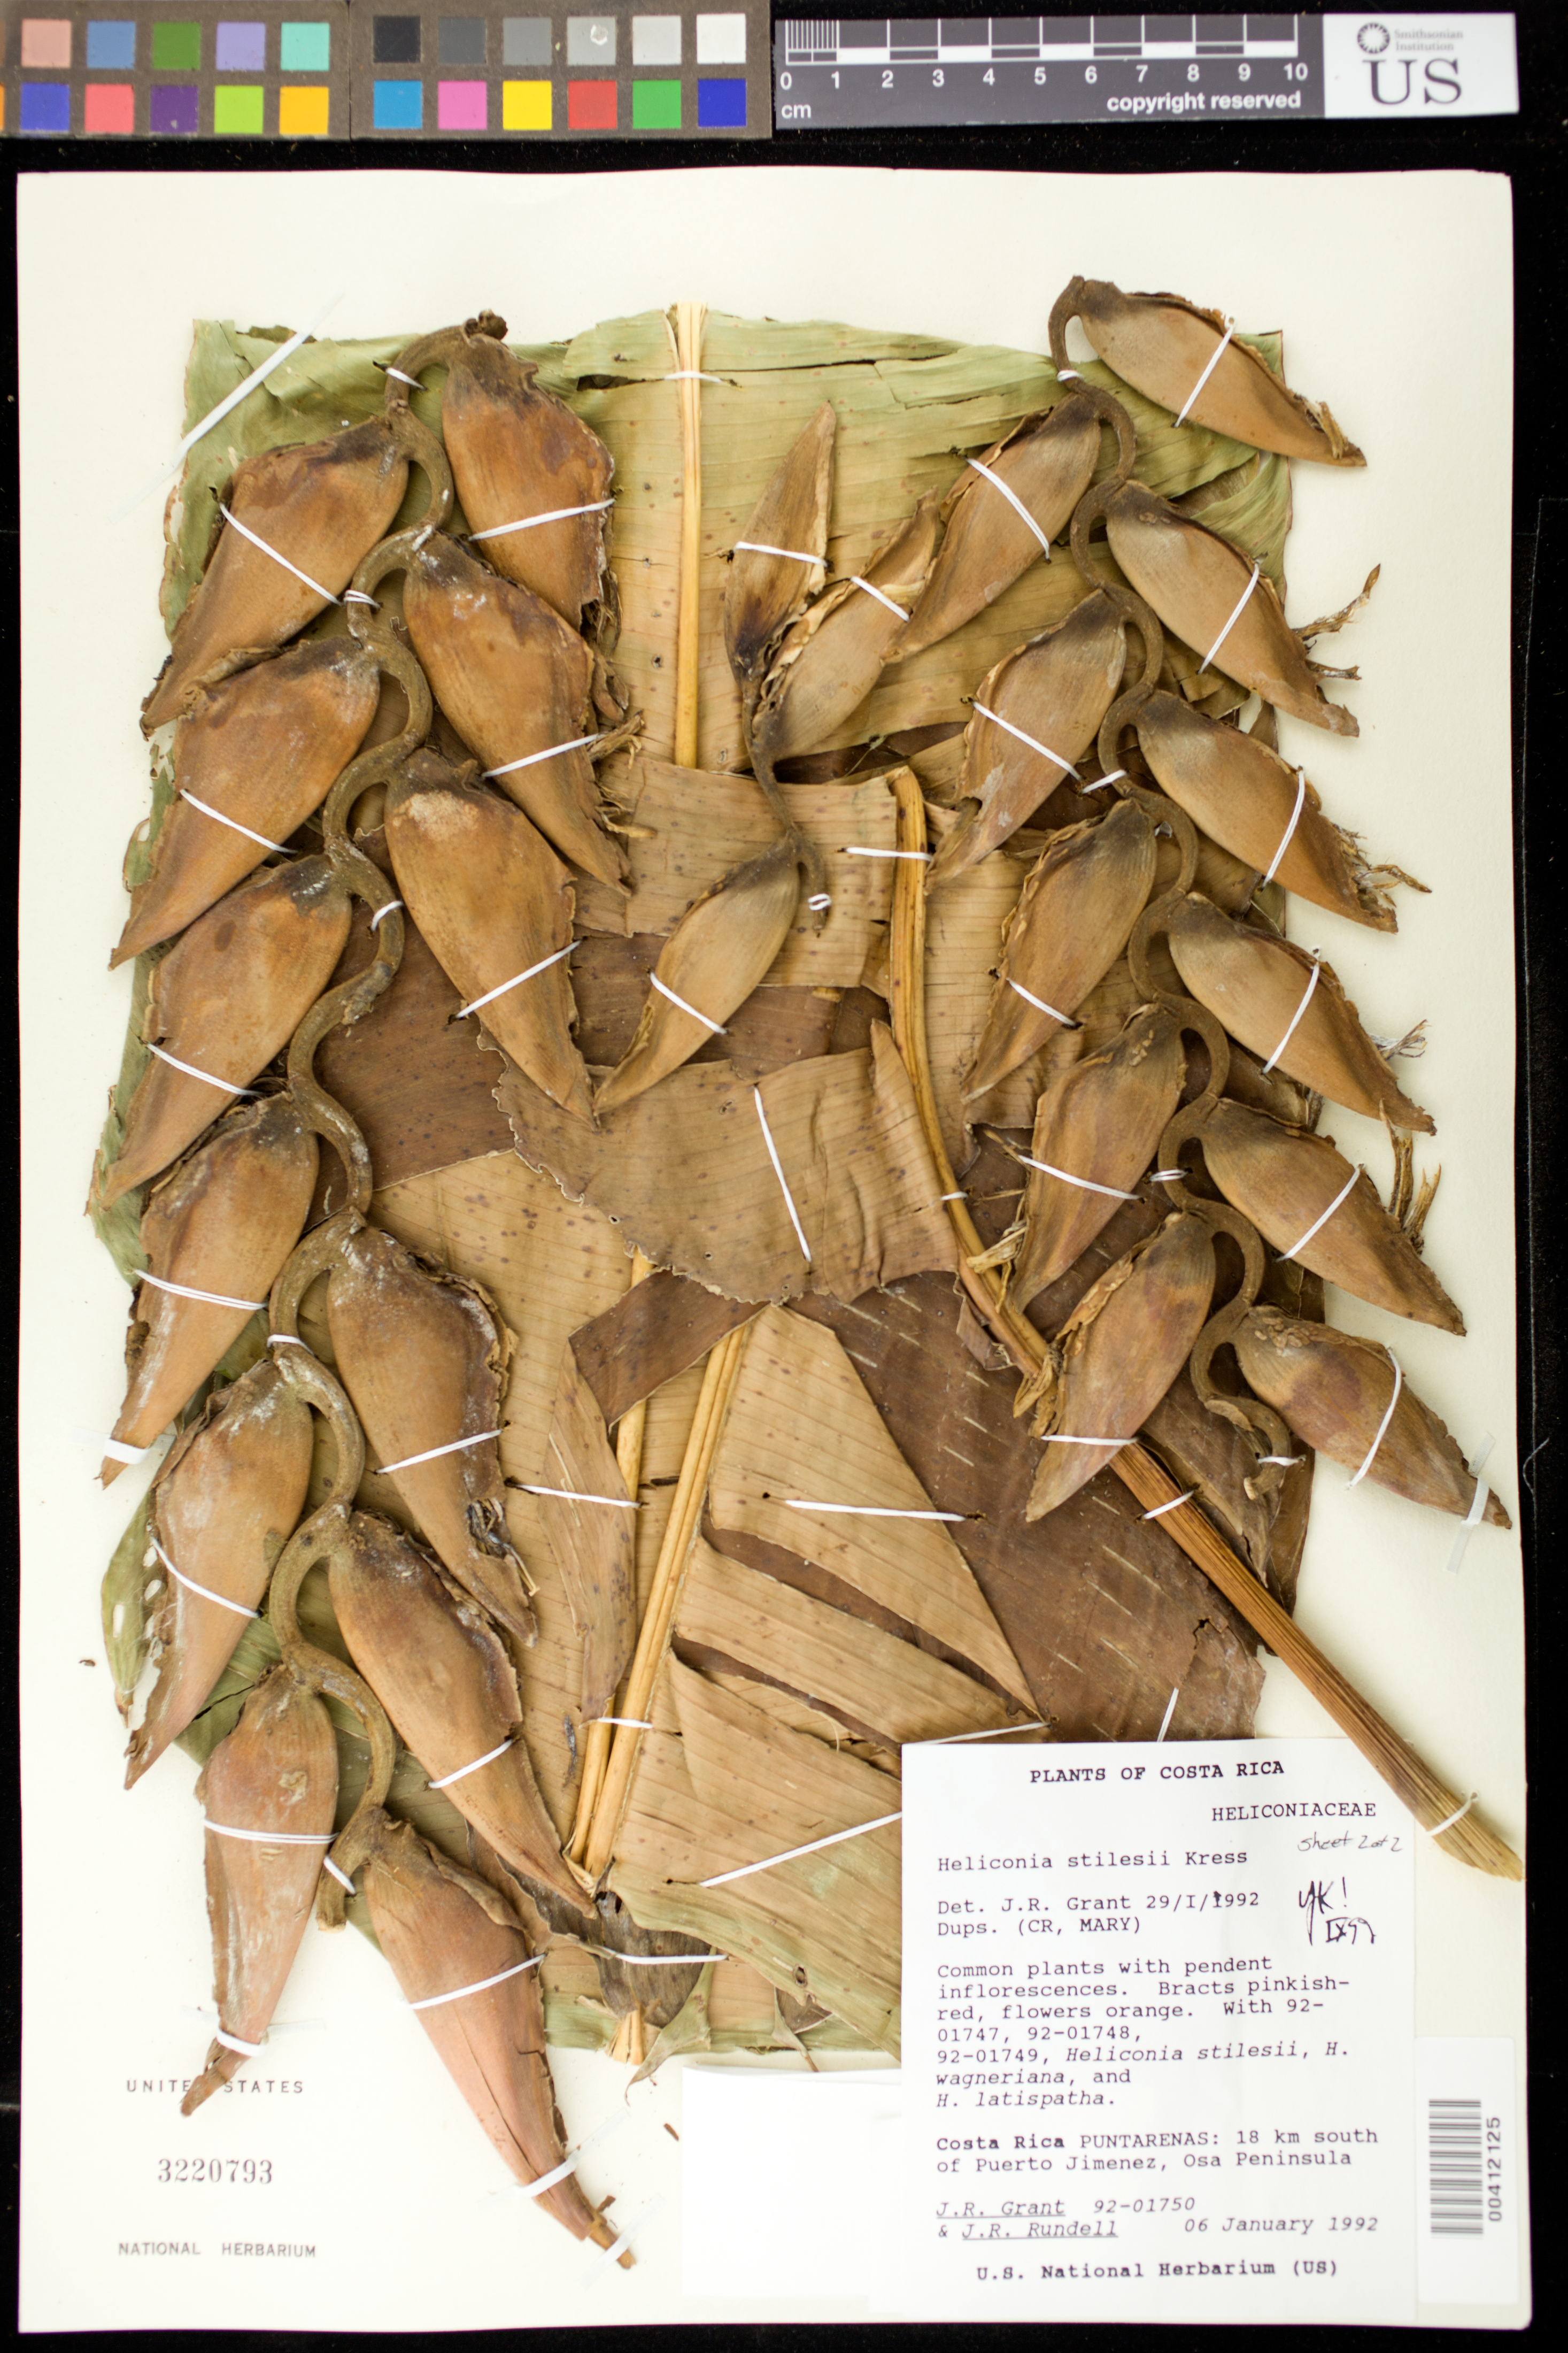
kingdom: Plantae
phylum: Tracheophyta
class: Liliopsida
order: Zingiberales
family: Heliconiaceae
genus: Heliconia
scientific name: Heliconia stilesii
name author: W.J. Kress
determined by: Kress, W. J., (US), Smithsonian Institution - National Museum of Natural History (UNITED STATES)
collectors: J. R. Grant & J. R. Rundell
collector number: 92-01750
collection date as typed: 06 Jan 1992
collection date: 1992-01-06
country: Costa Rica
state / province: Puntarenas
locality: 18 km s of puerto juarez, osa peninsula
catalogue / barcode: US 3220793